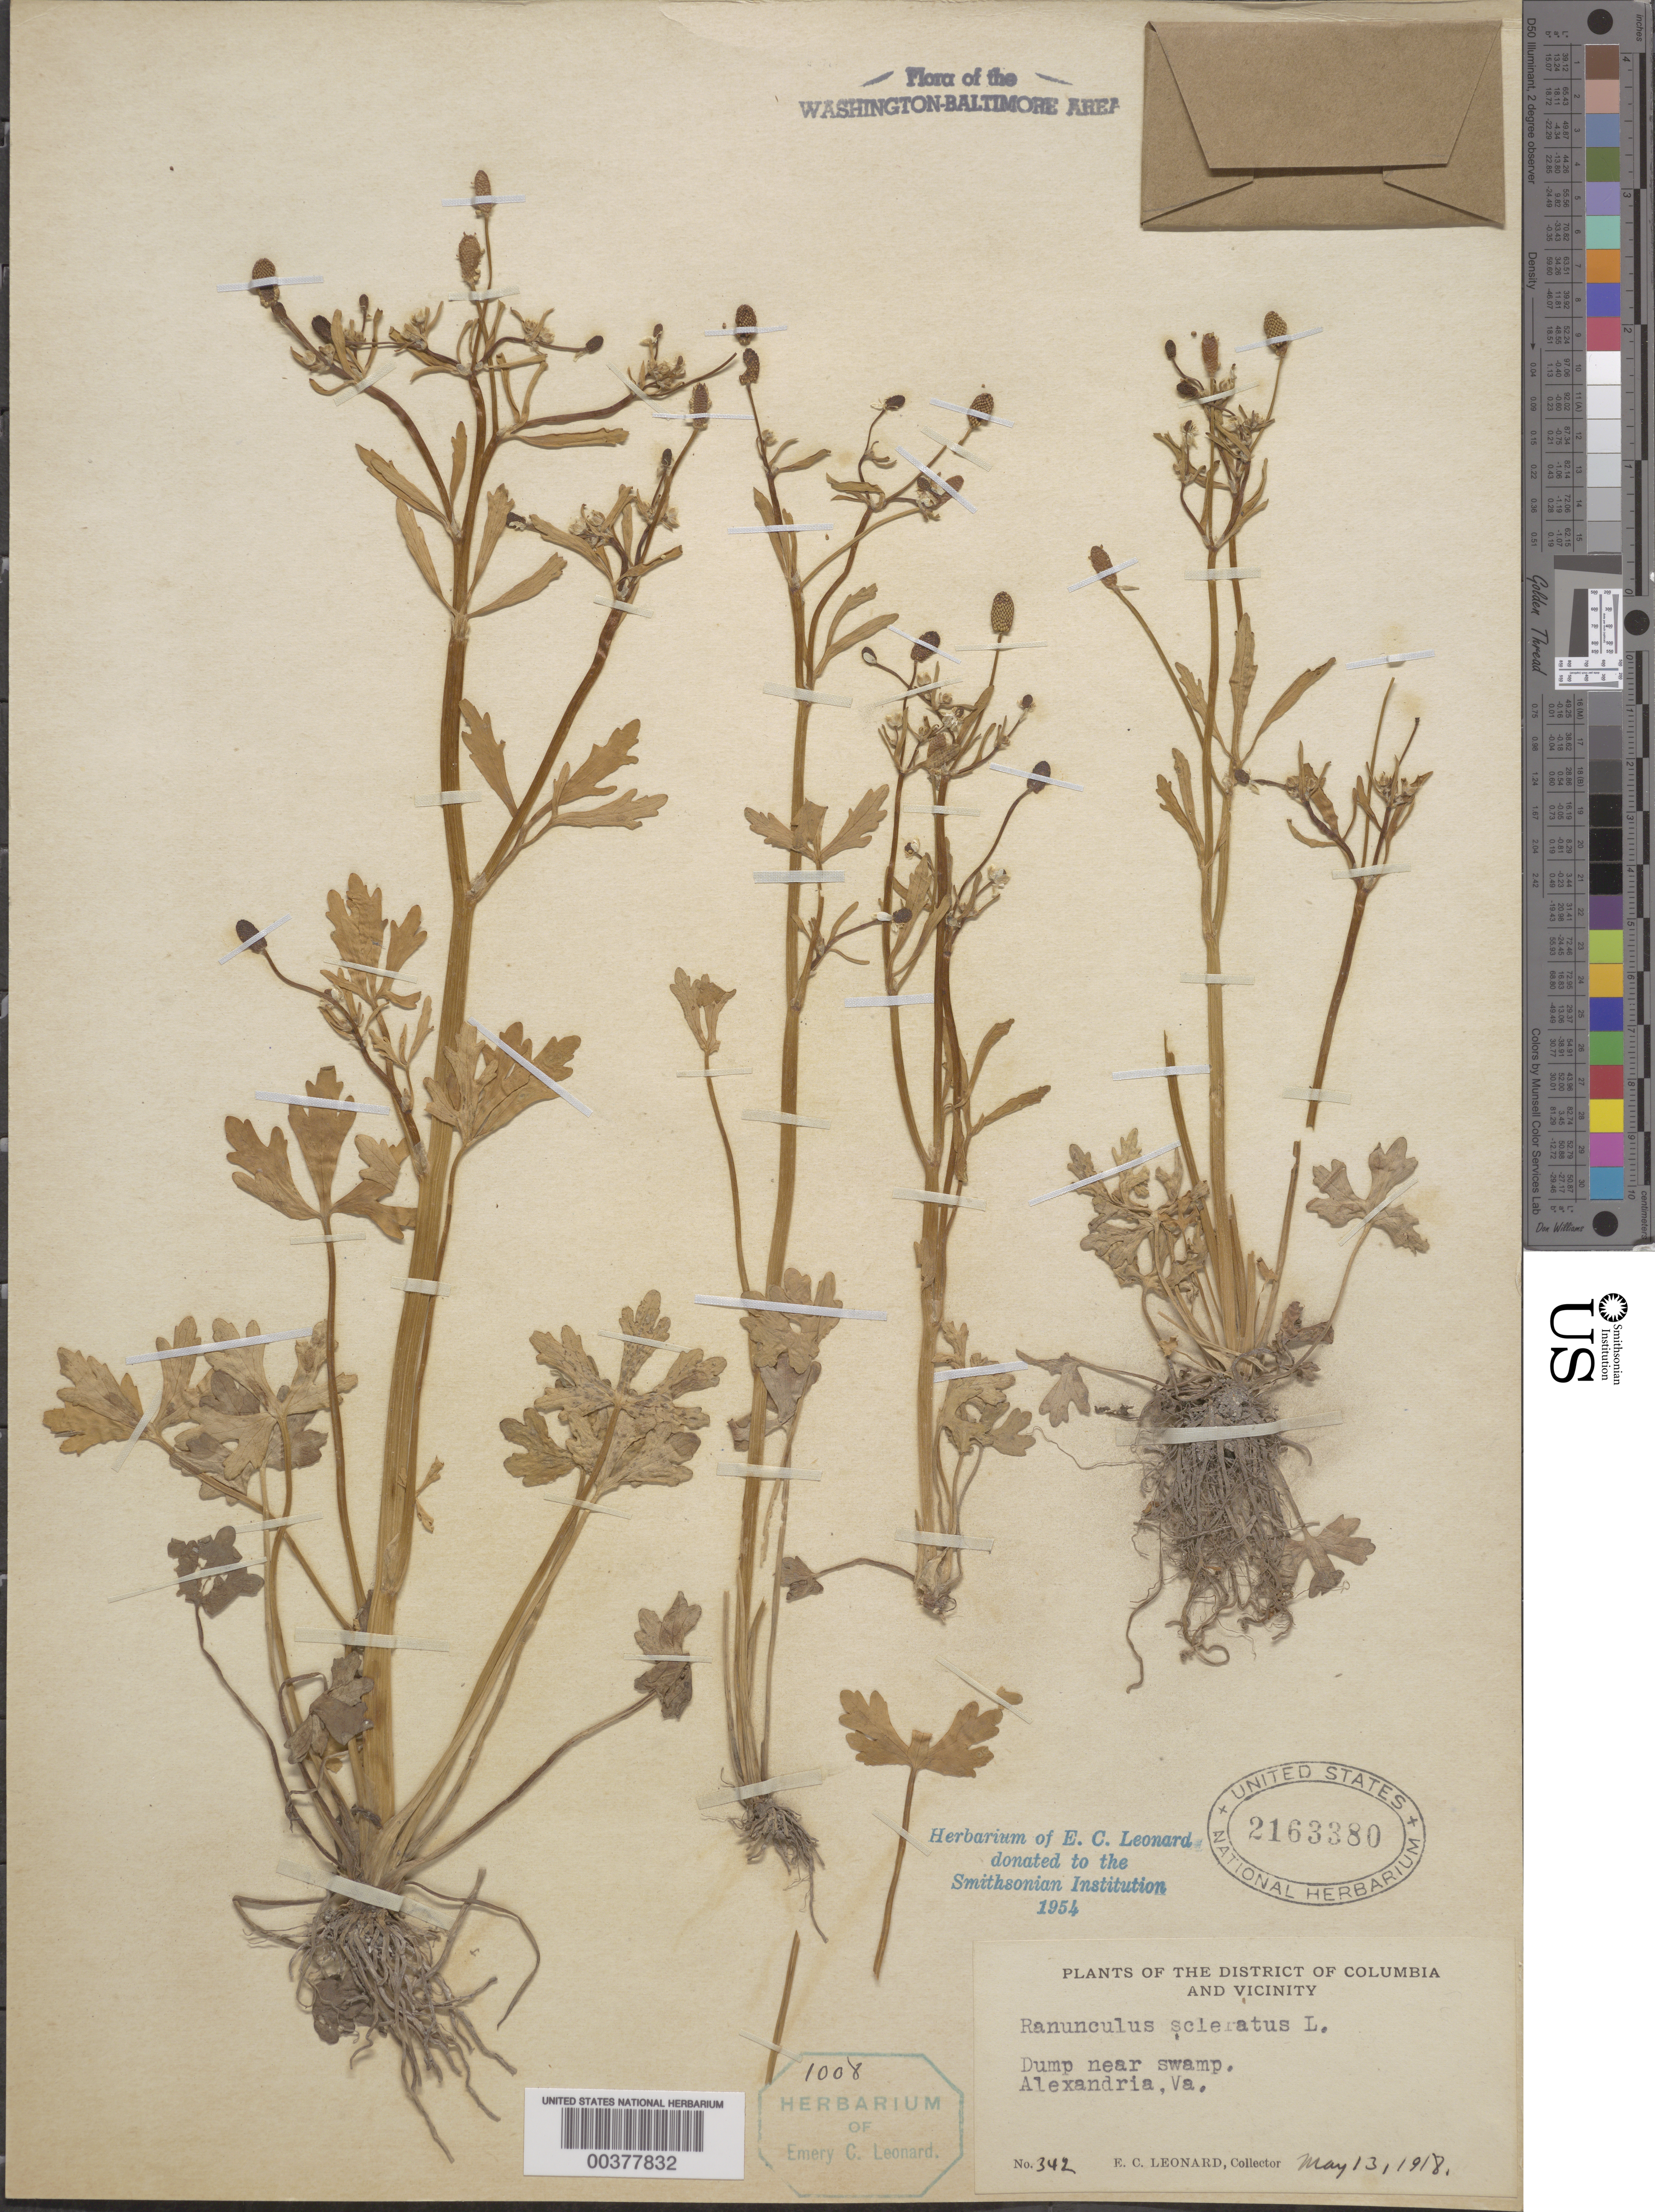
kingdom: Plantae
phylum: Tracheophyta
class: Magnoliopsida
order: Ranunculales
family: Ranunculaceae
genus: Ranunculus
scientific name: Ranunculus sceleratus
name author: L.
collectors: E. C. Leonard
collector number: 342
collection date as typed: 13 May 1918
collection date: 1918-05-13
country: United States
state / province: Virginia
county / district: City of Alexandria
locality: Alexandria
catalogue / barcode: US 2163380